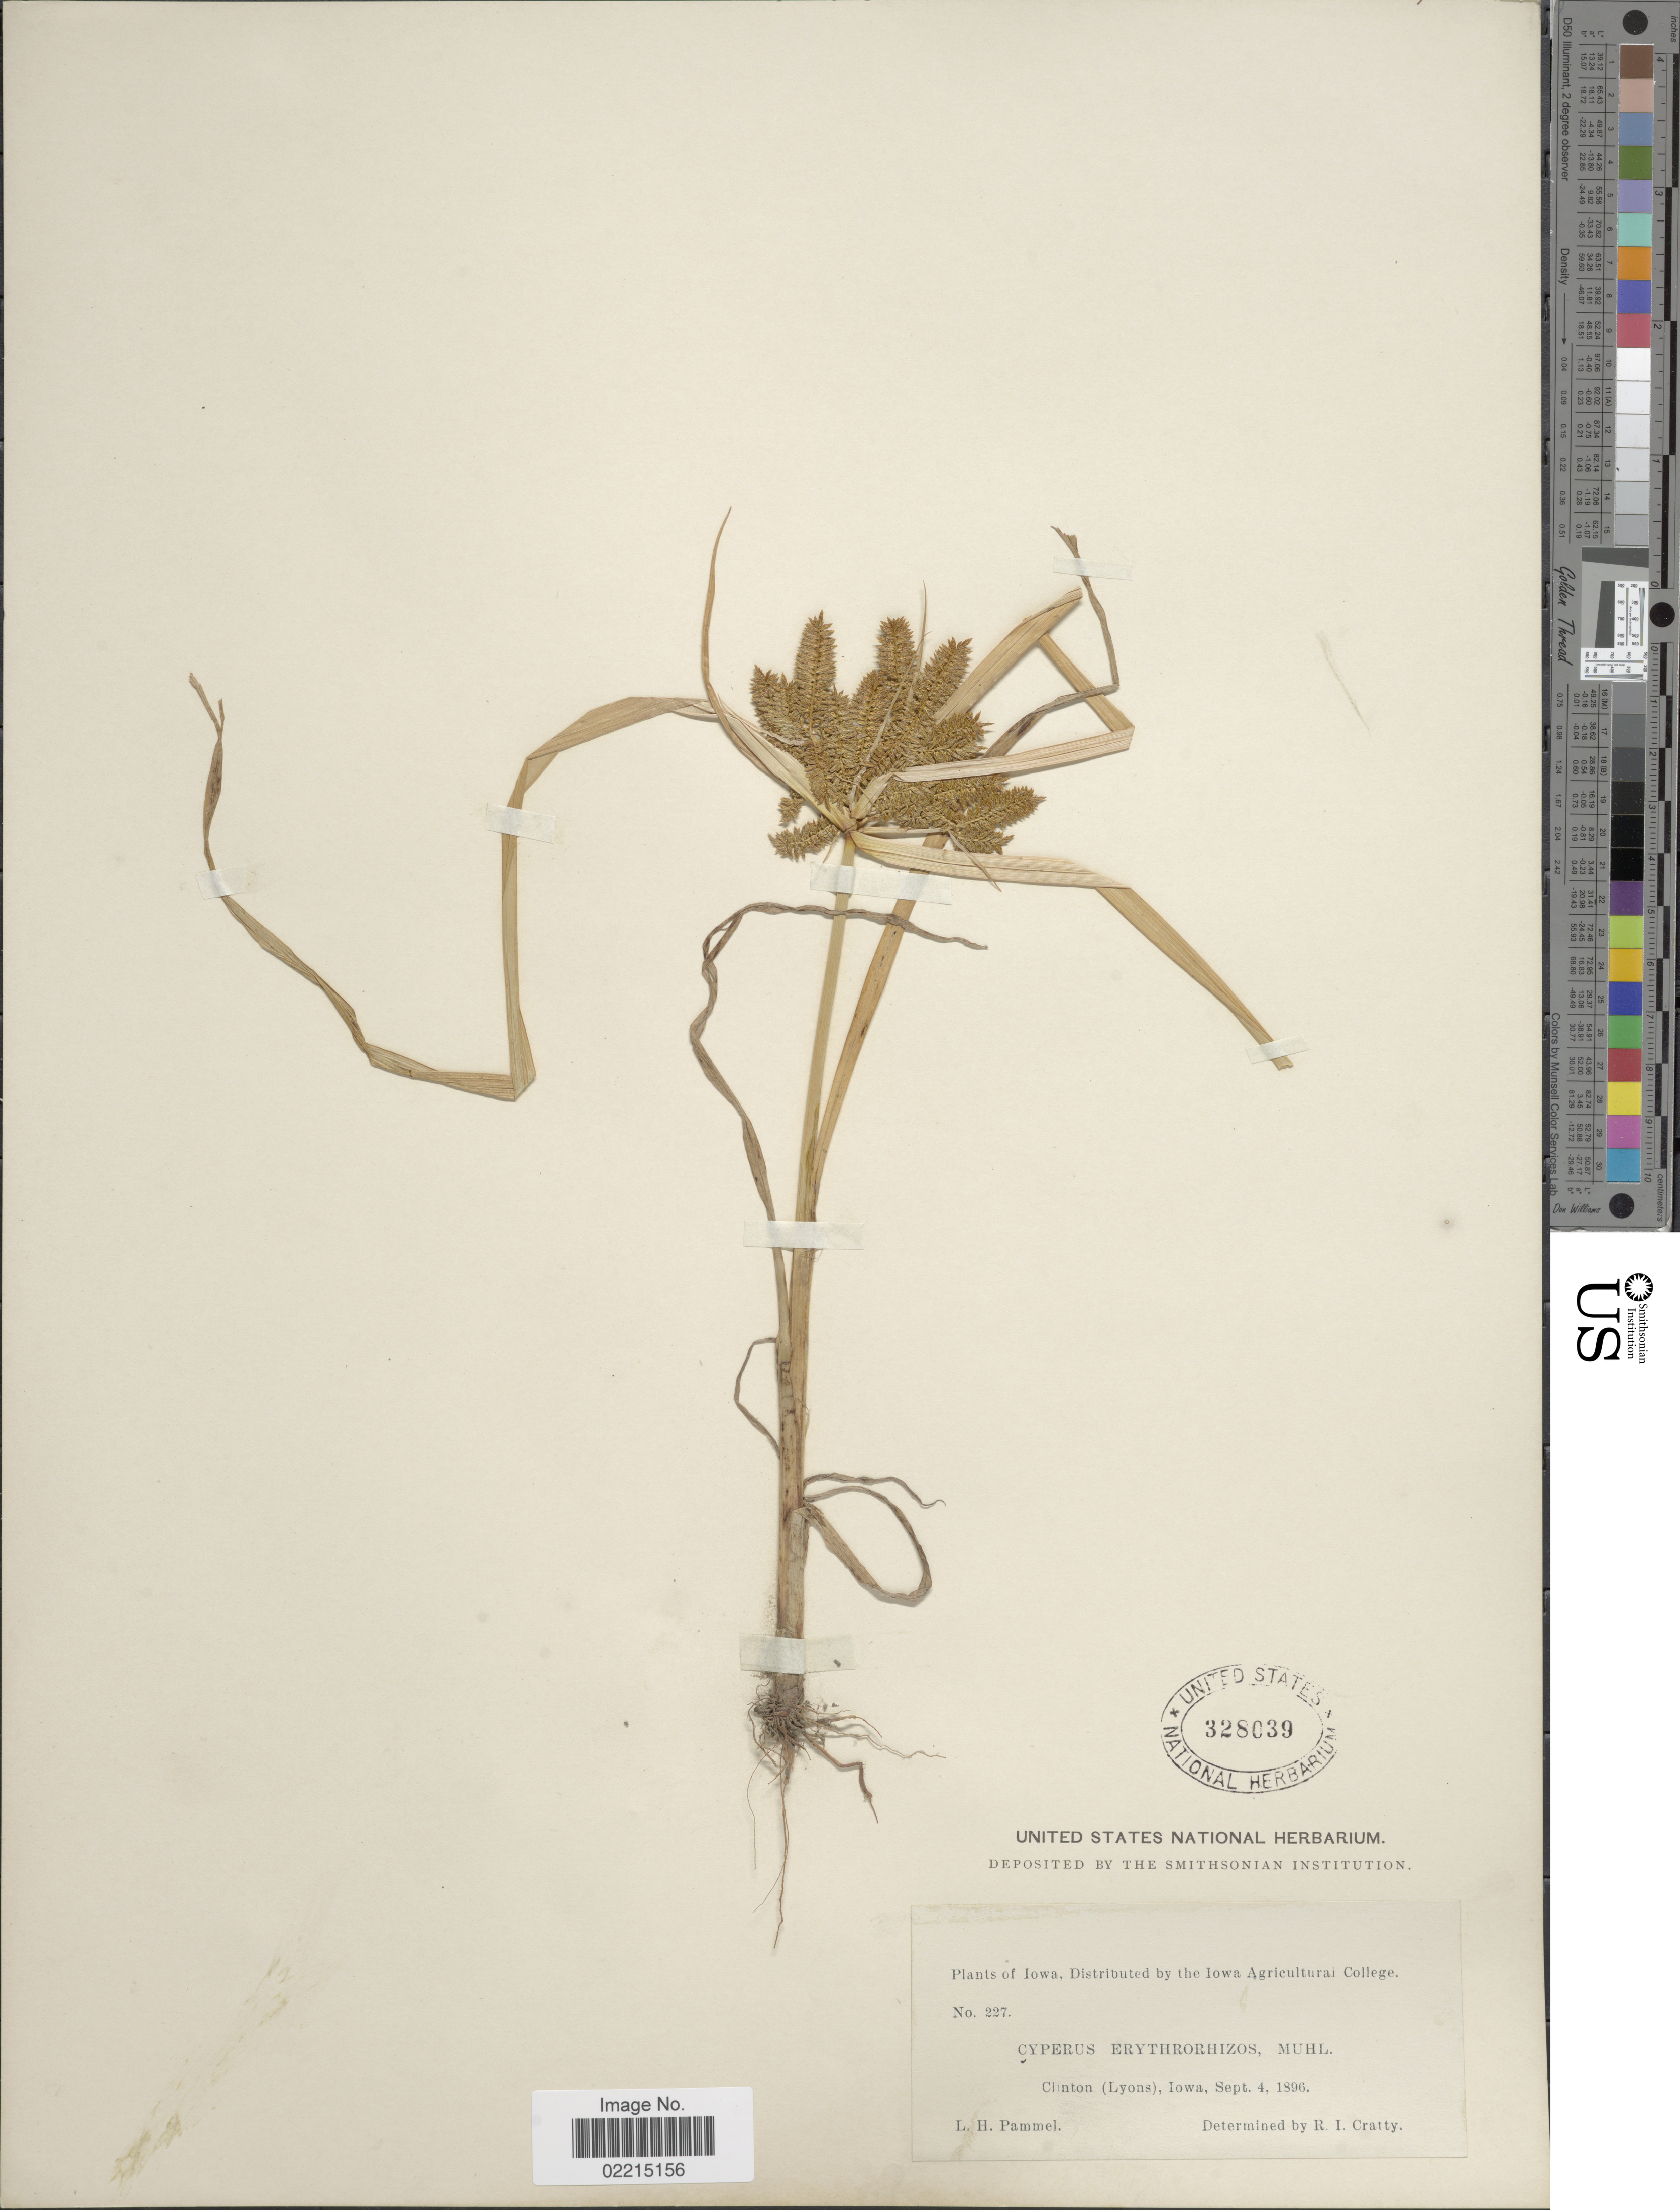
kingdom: Plantae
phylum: Tracheophyta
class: Liliopsida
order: Poales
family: Cyperaceae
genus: Cyperus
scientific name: Cyperus erythrorhizos Muhl.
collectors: L. Pammel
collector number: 227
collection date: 1896-09-04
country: United States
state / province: Iowa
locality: Clinton (Lyons)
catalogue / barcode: US 328039